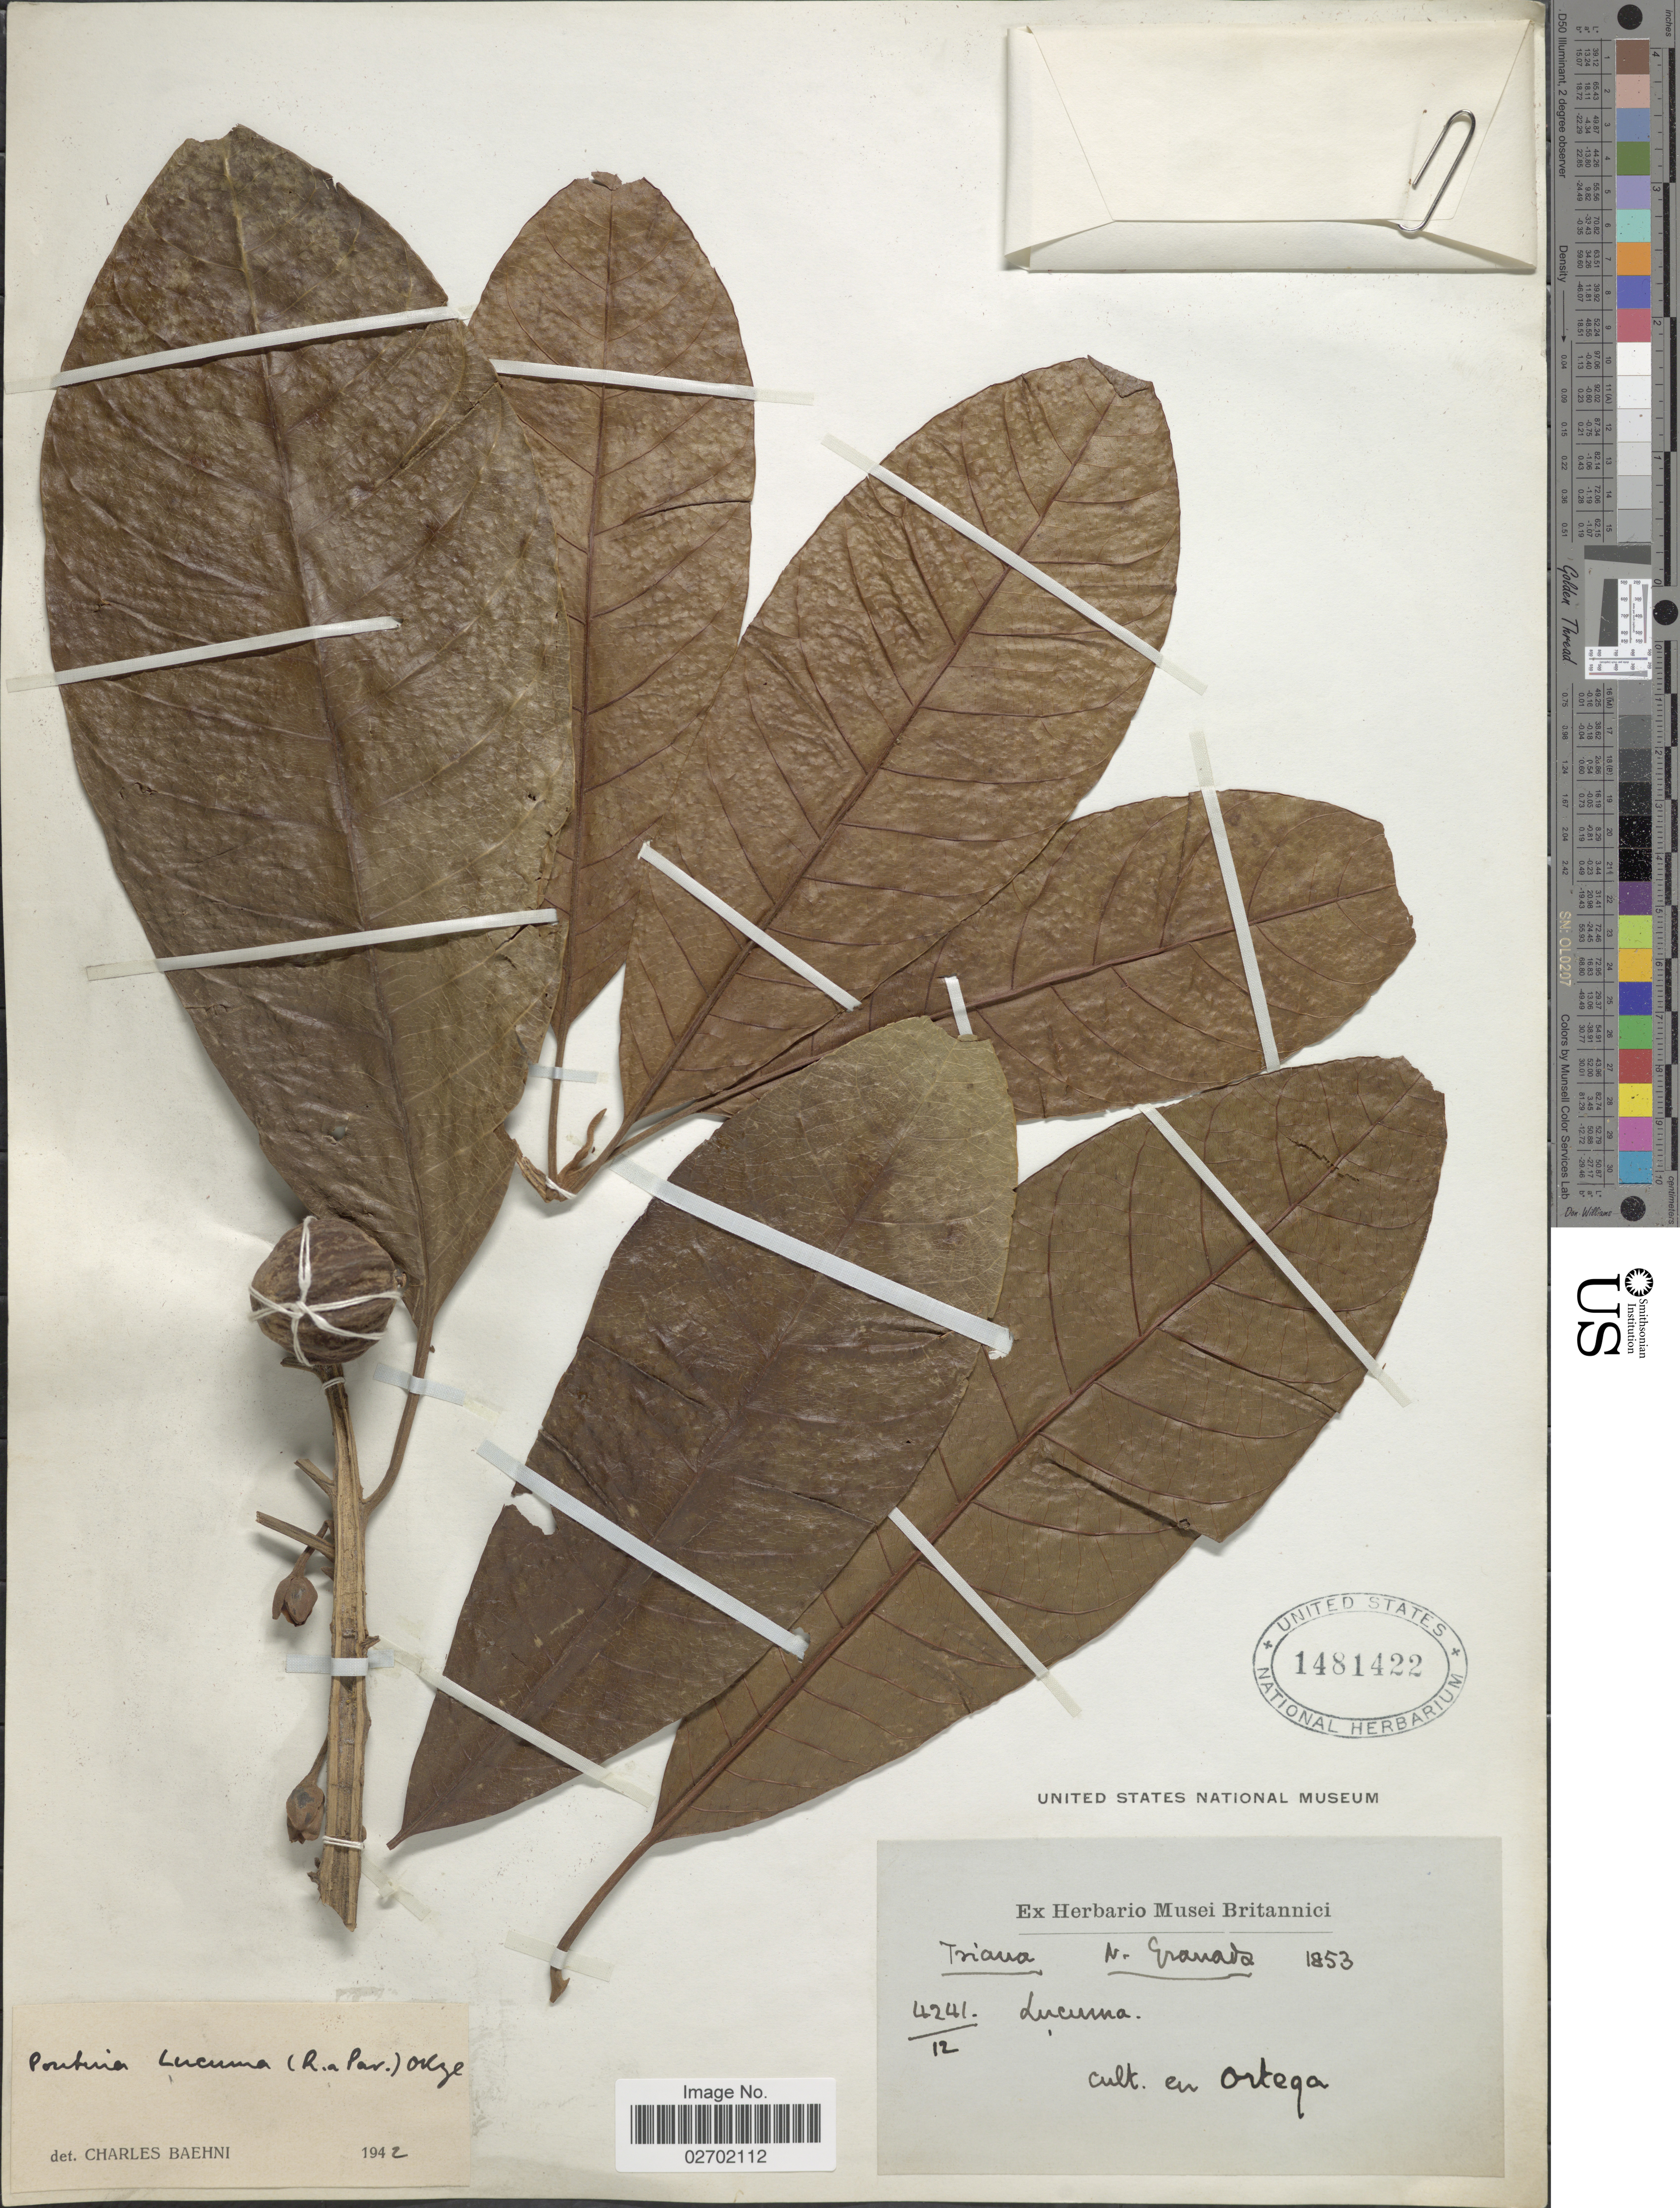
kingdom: Plantae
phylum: Tracheophyta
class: Magnoliopsida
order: Ericales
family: Sapotaceae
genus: Pouteria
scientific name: Pouteria lucuma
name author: (Ruiz & Pav.) Kuntze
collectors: J. J. Triana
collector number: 4241/12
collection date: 1853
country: Colombia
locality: N. Granada, Cult. en Ortega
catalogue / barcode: US 1481422